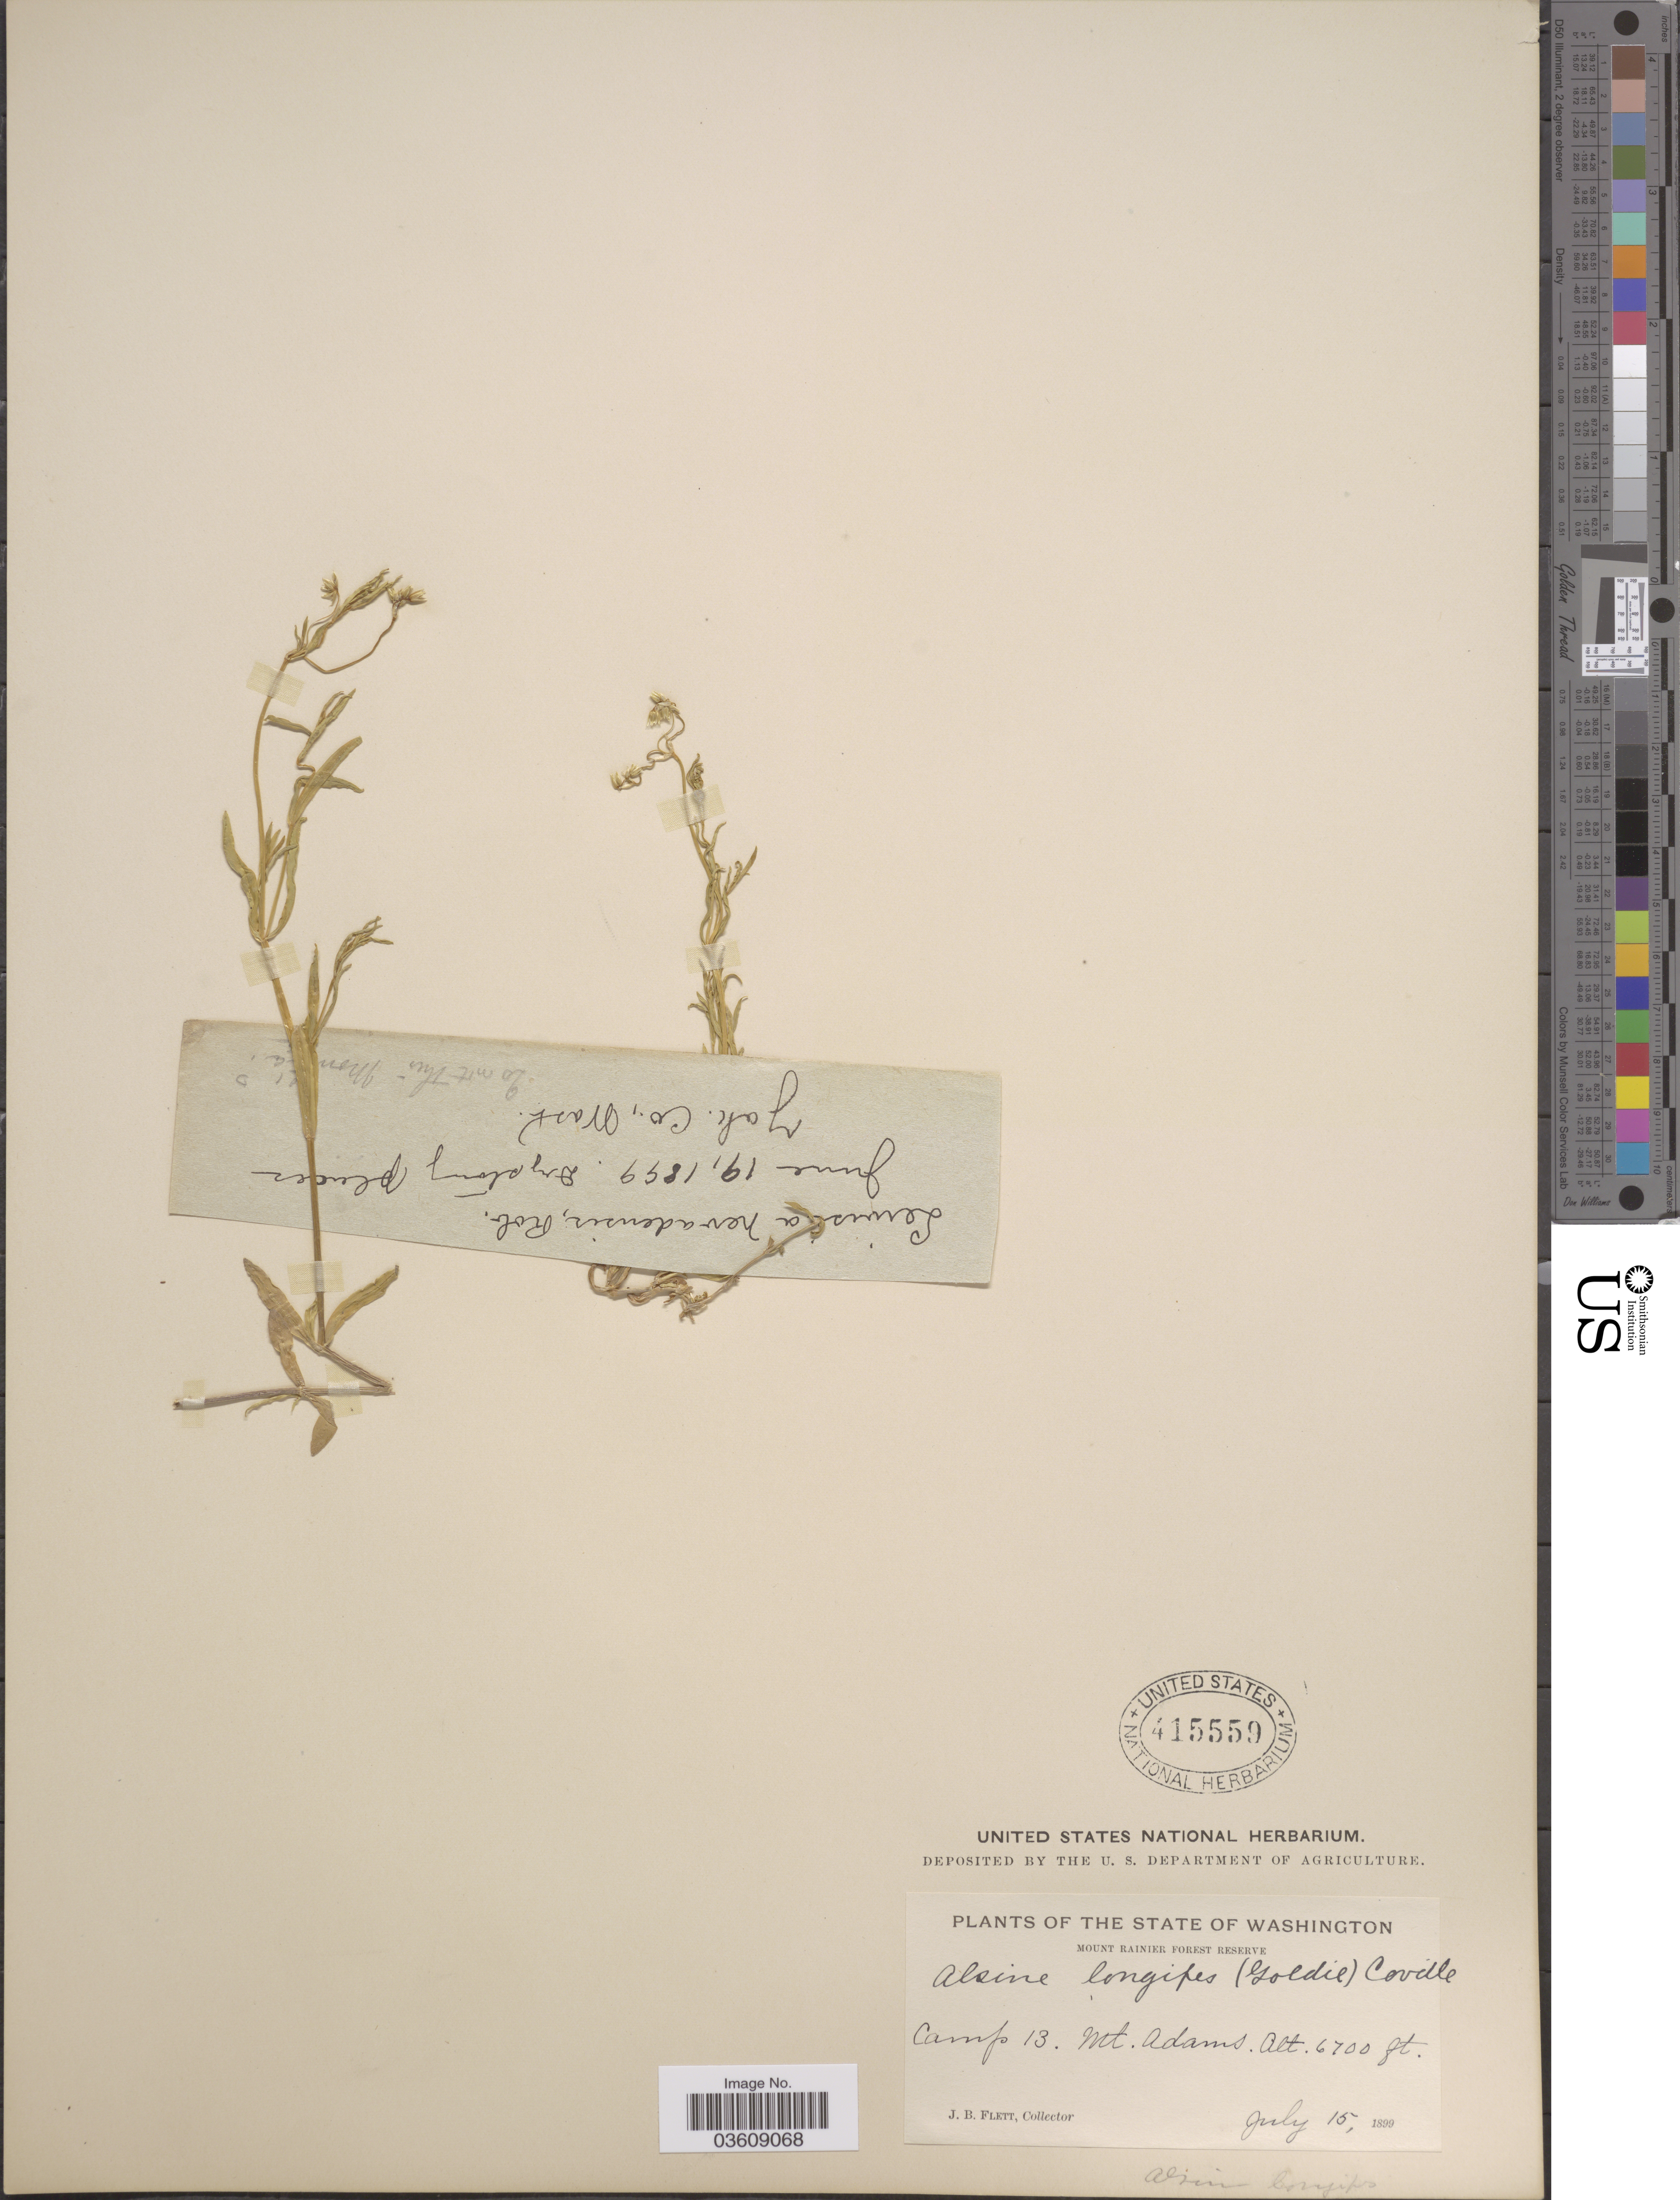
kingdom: Plantae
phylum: Tracheophyta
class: Magnoliopsida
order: Caryophyllales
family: Caryophyllaceae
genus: Stellaria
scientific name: Stellaria longipes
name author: Goldie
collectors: J. Flett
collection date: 1899-07-15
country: United States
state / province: Washington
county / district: Yakima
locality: Mount Rainier Forest Reserve. Camp 13. Mt. Adams.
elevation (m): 2042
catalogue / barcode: US 415559